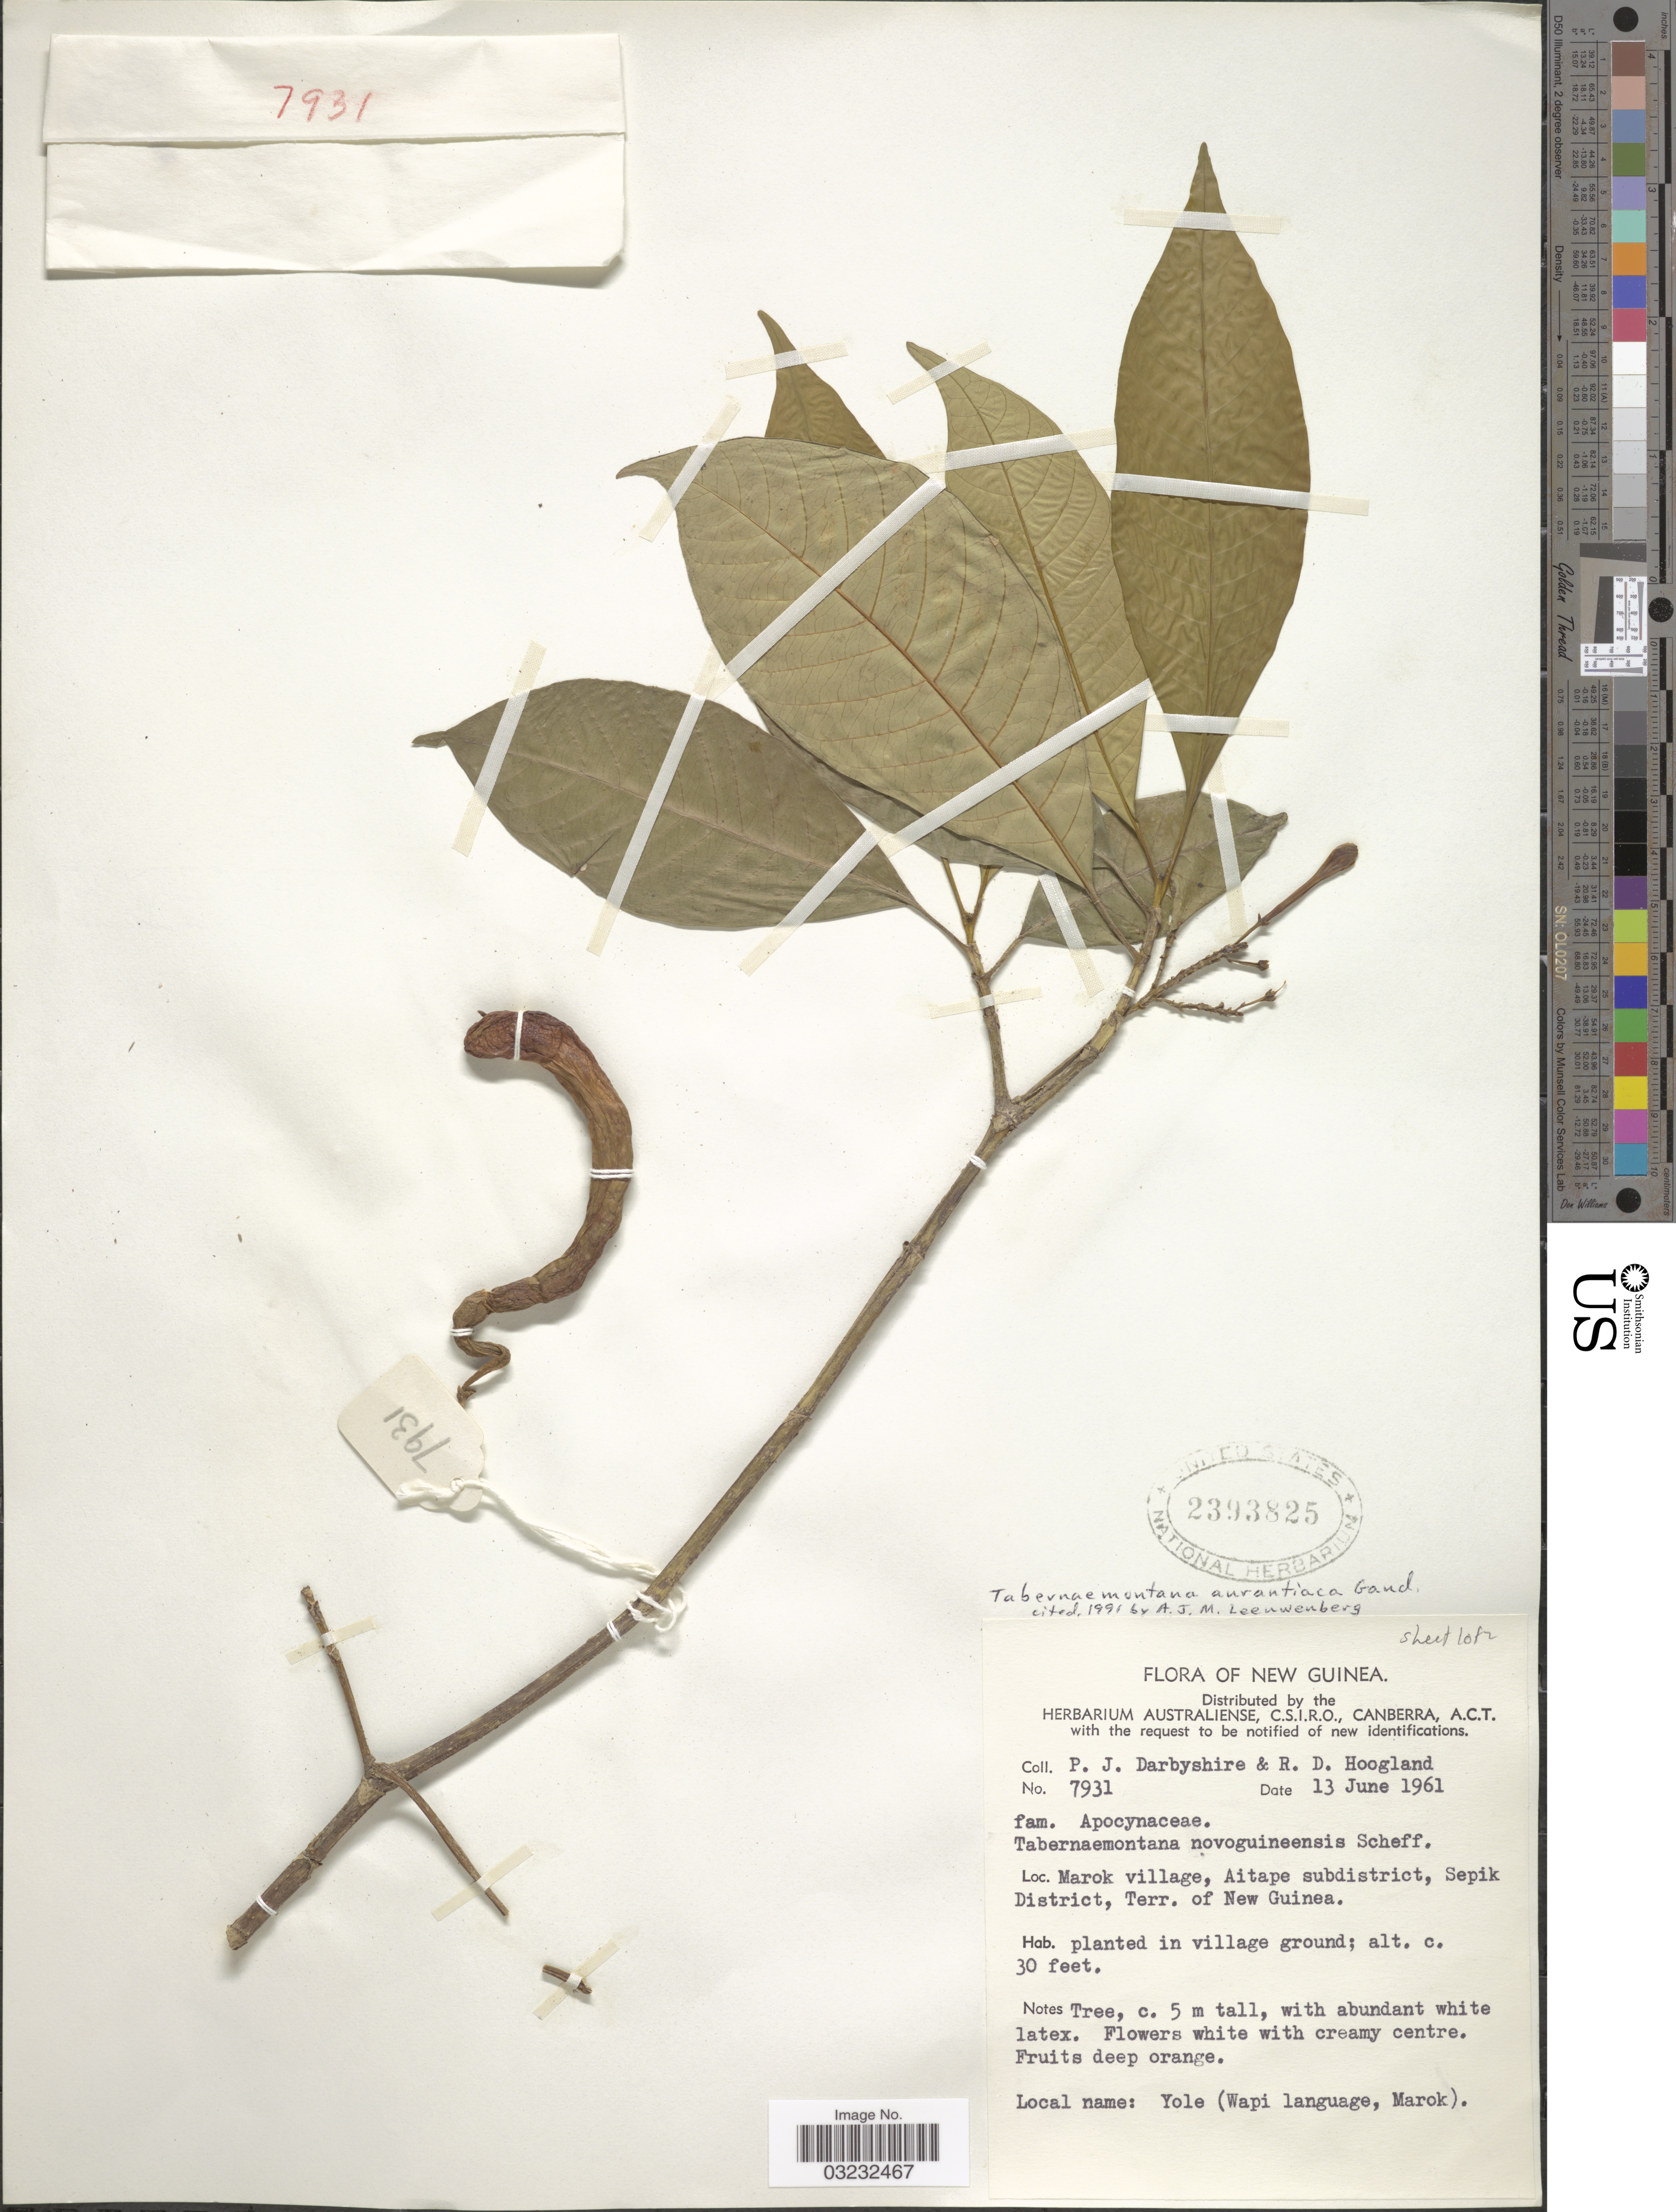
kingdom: Plantae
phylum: Tracheophyta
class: Magnoliopsida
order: Gentianales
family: Apocynaceae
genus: Tabernaemontana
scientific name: Tabernaemontana aurantiaca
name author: Gaudich.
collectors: P. Darbyshire & R. D. Hoogland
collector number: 7931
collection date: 1961-06-13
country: Papua New Guinea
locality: New Guinea, Marok village, Aitape subdistrict, Sepik District, Terr. of New Guinea.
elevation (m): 9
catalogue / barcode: US 2393825